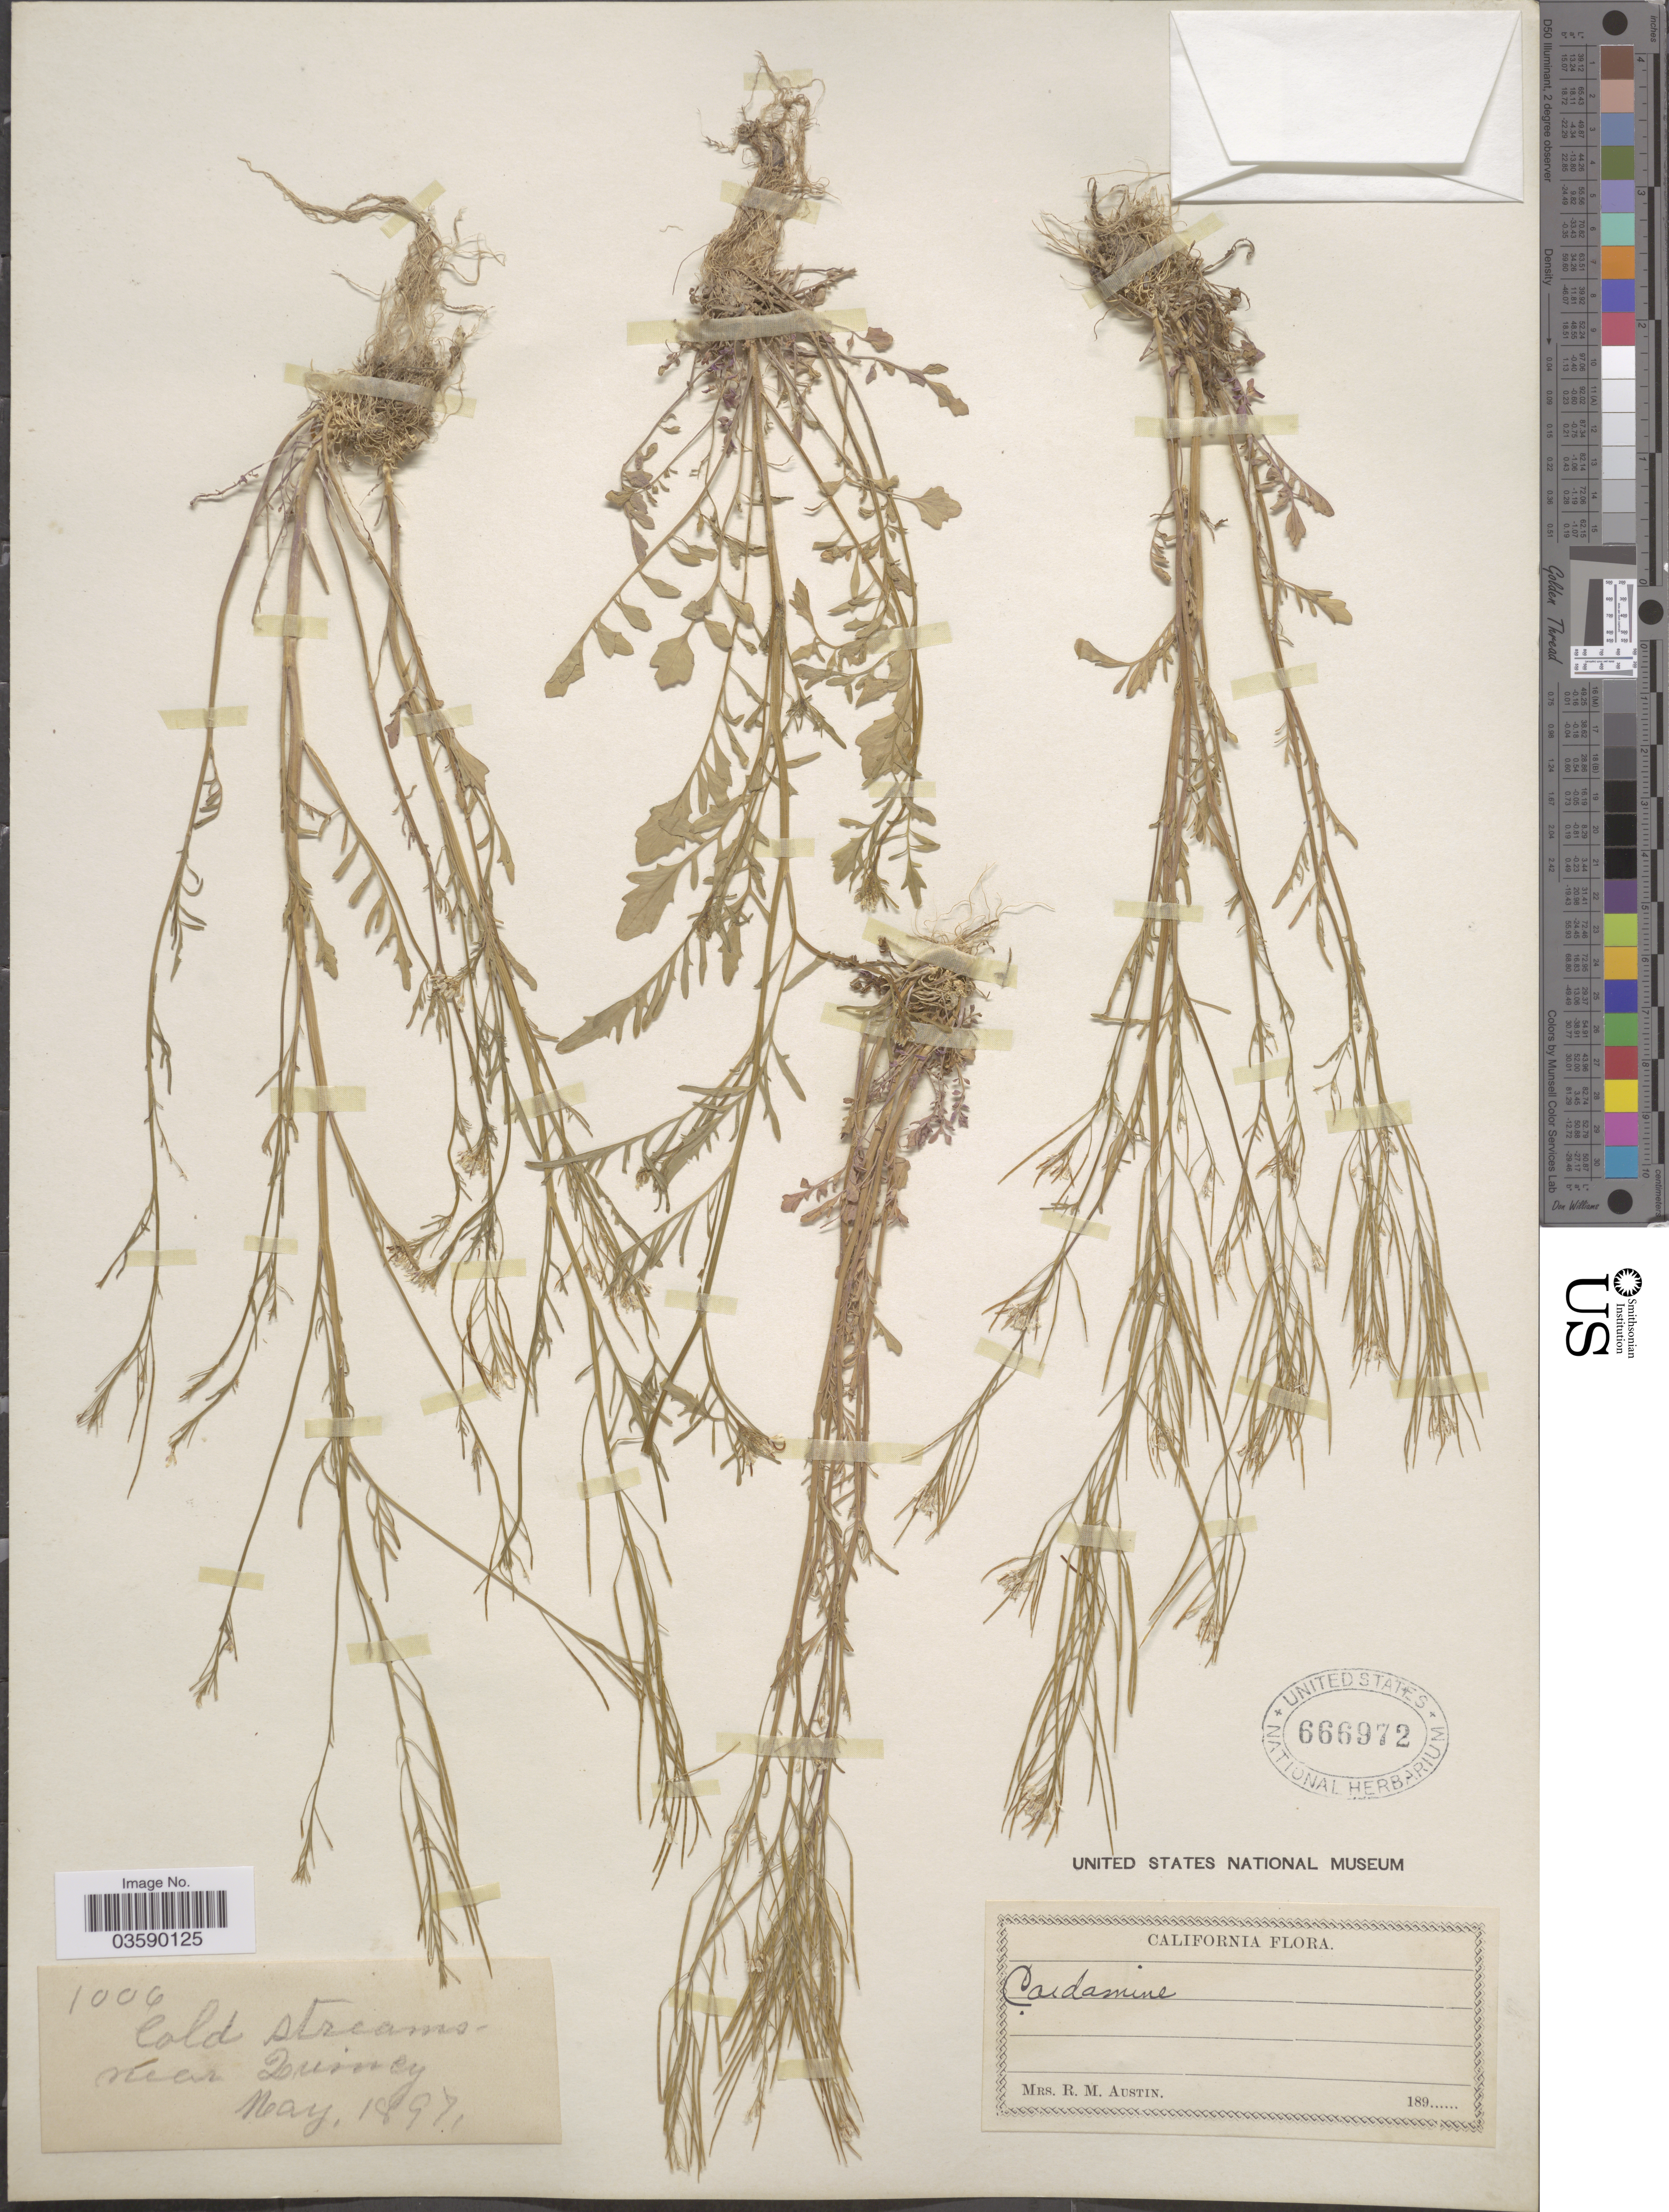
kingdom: Plantae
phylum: Tracheophyta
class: Magnoliopsida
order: Brassicales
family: Brassicaceae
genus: Cardamine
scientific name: Cardamine sp.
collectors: R. Austin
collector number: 1000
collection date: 1897-05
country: United States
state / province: California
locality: Cold streams near Quincy.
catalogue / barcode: US 666972